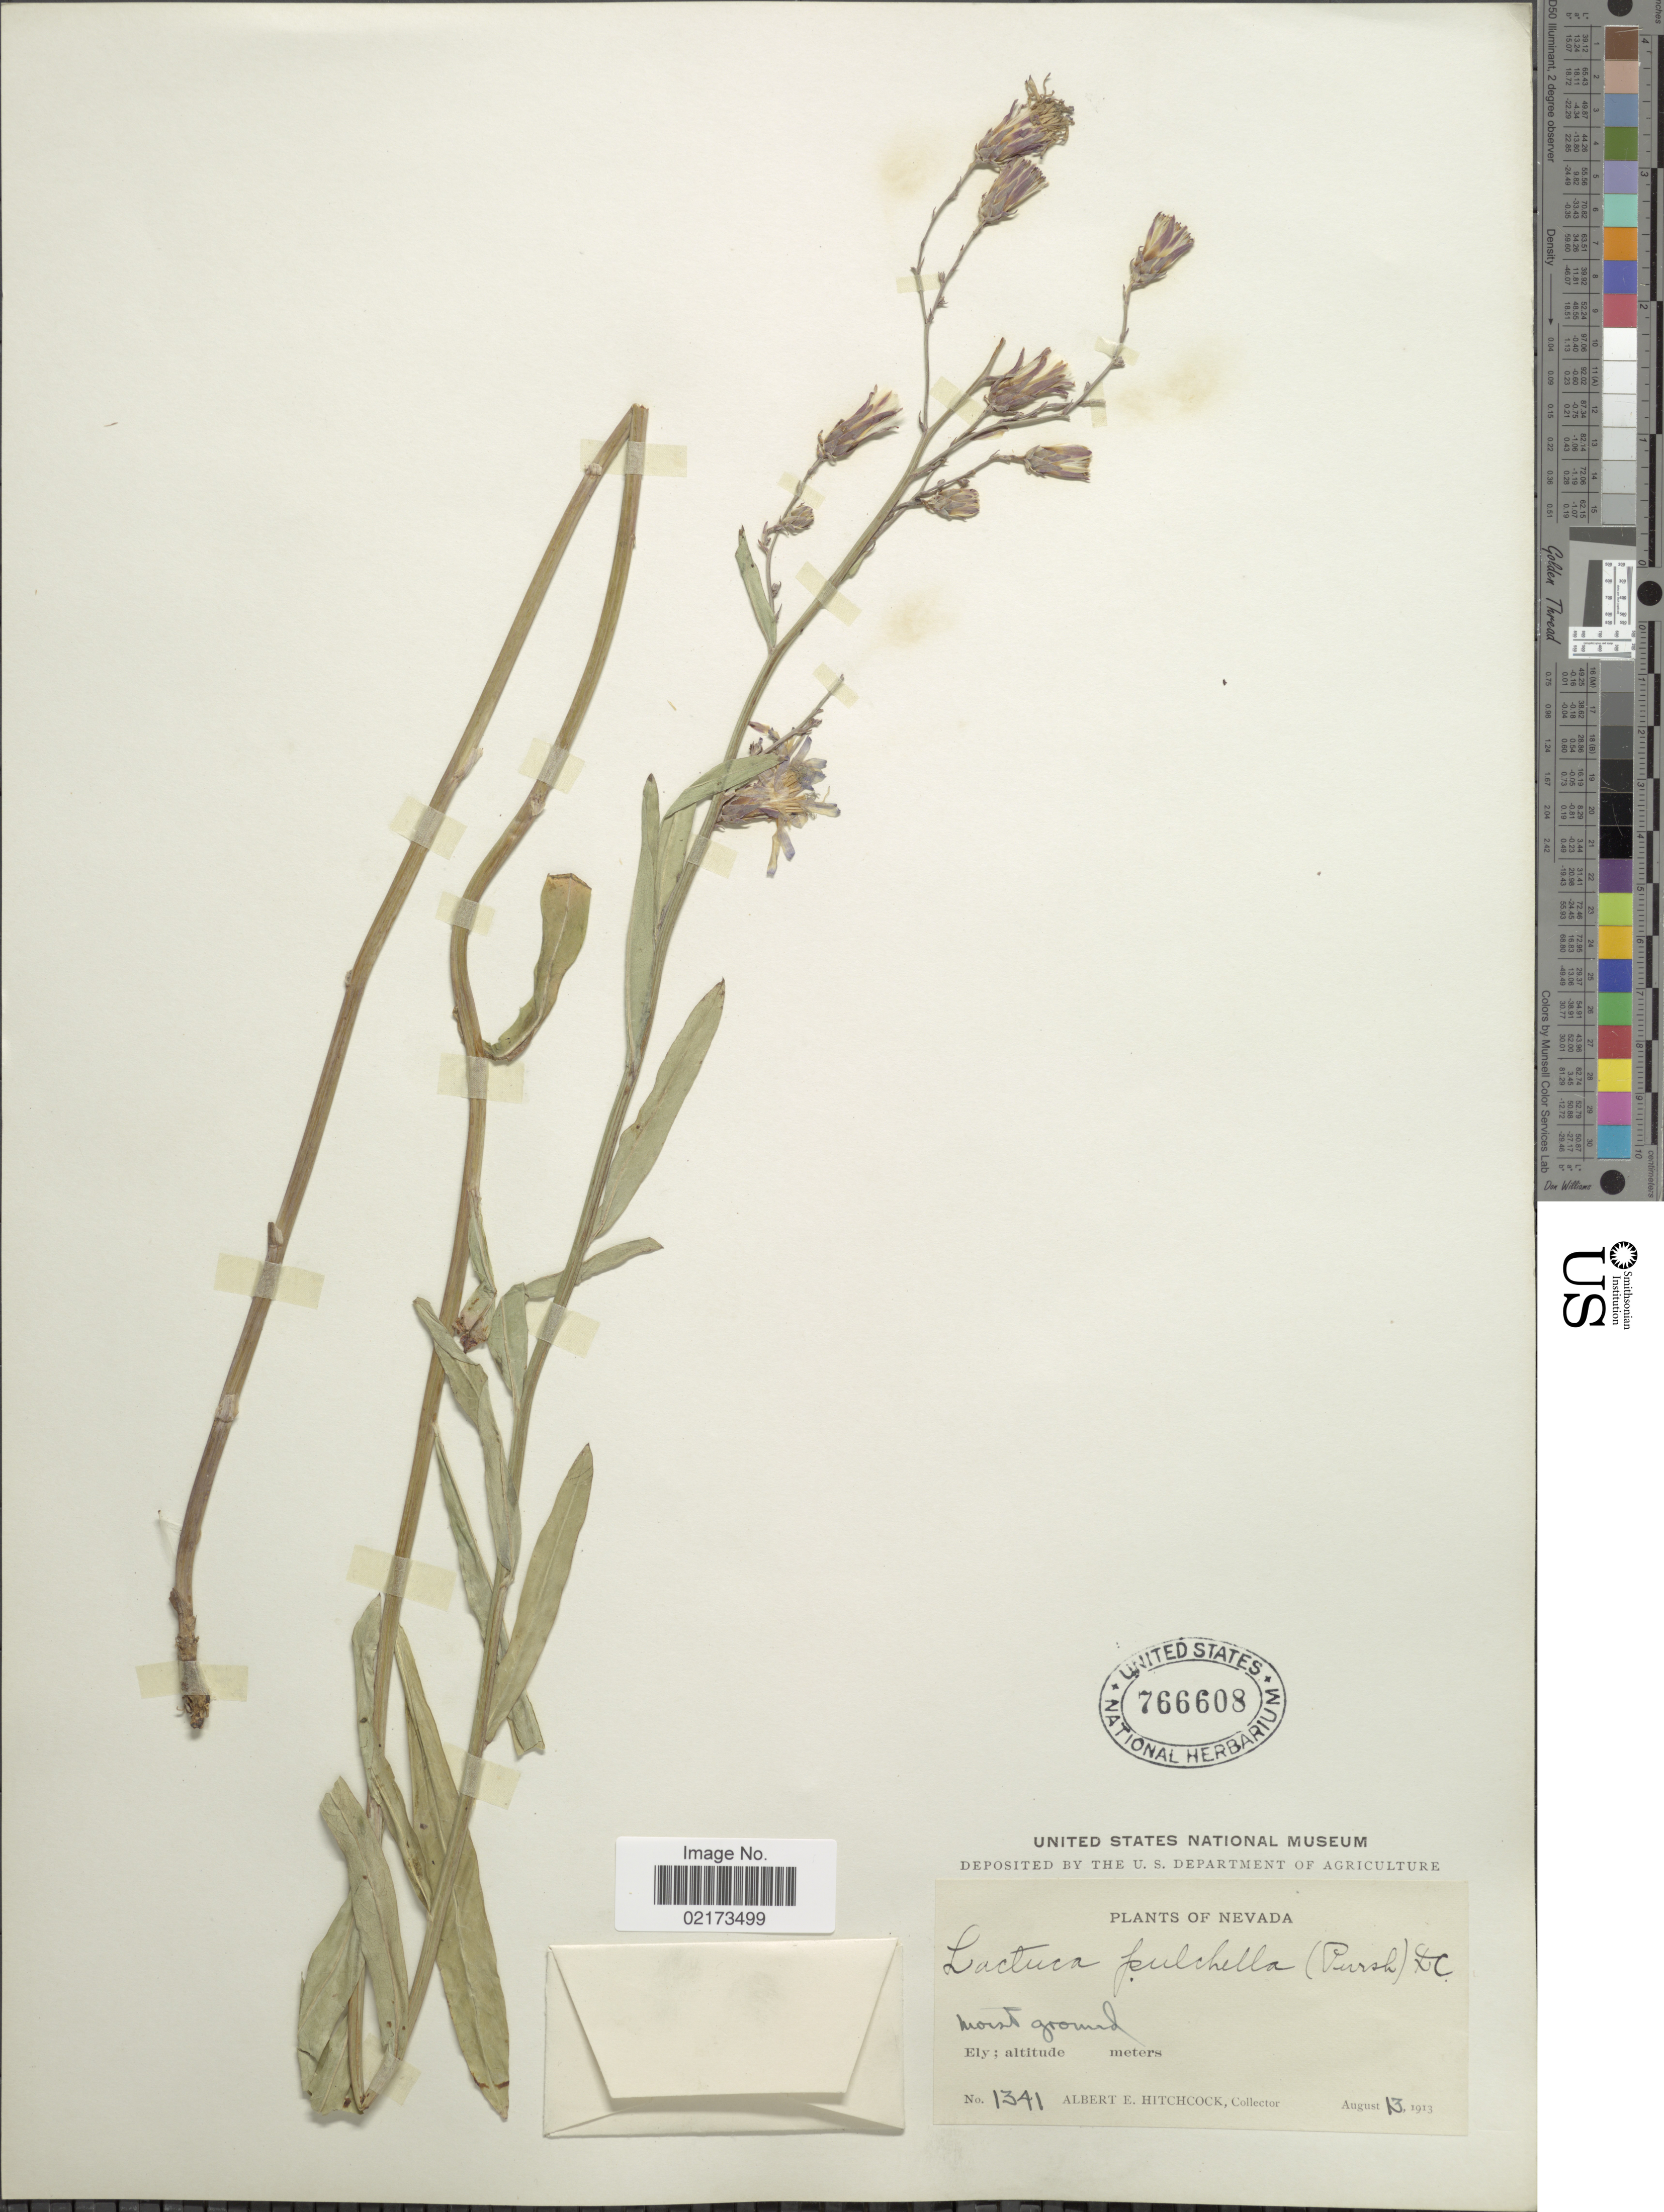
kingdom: Plantae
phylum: Tracheophyta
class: Magnoliopsida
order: Asterales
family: Asteraceae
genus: Lactuca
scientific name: Lactuca tatarica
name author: (L.) C.A. Mey.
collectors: A. Hitchcock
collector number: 1341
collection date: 1913-08-13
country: United States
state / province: Nevada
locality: Ely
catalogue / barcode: US 766608